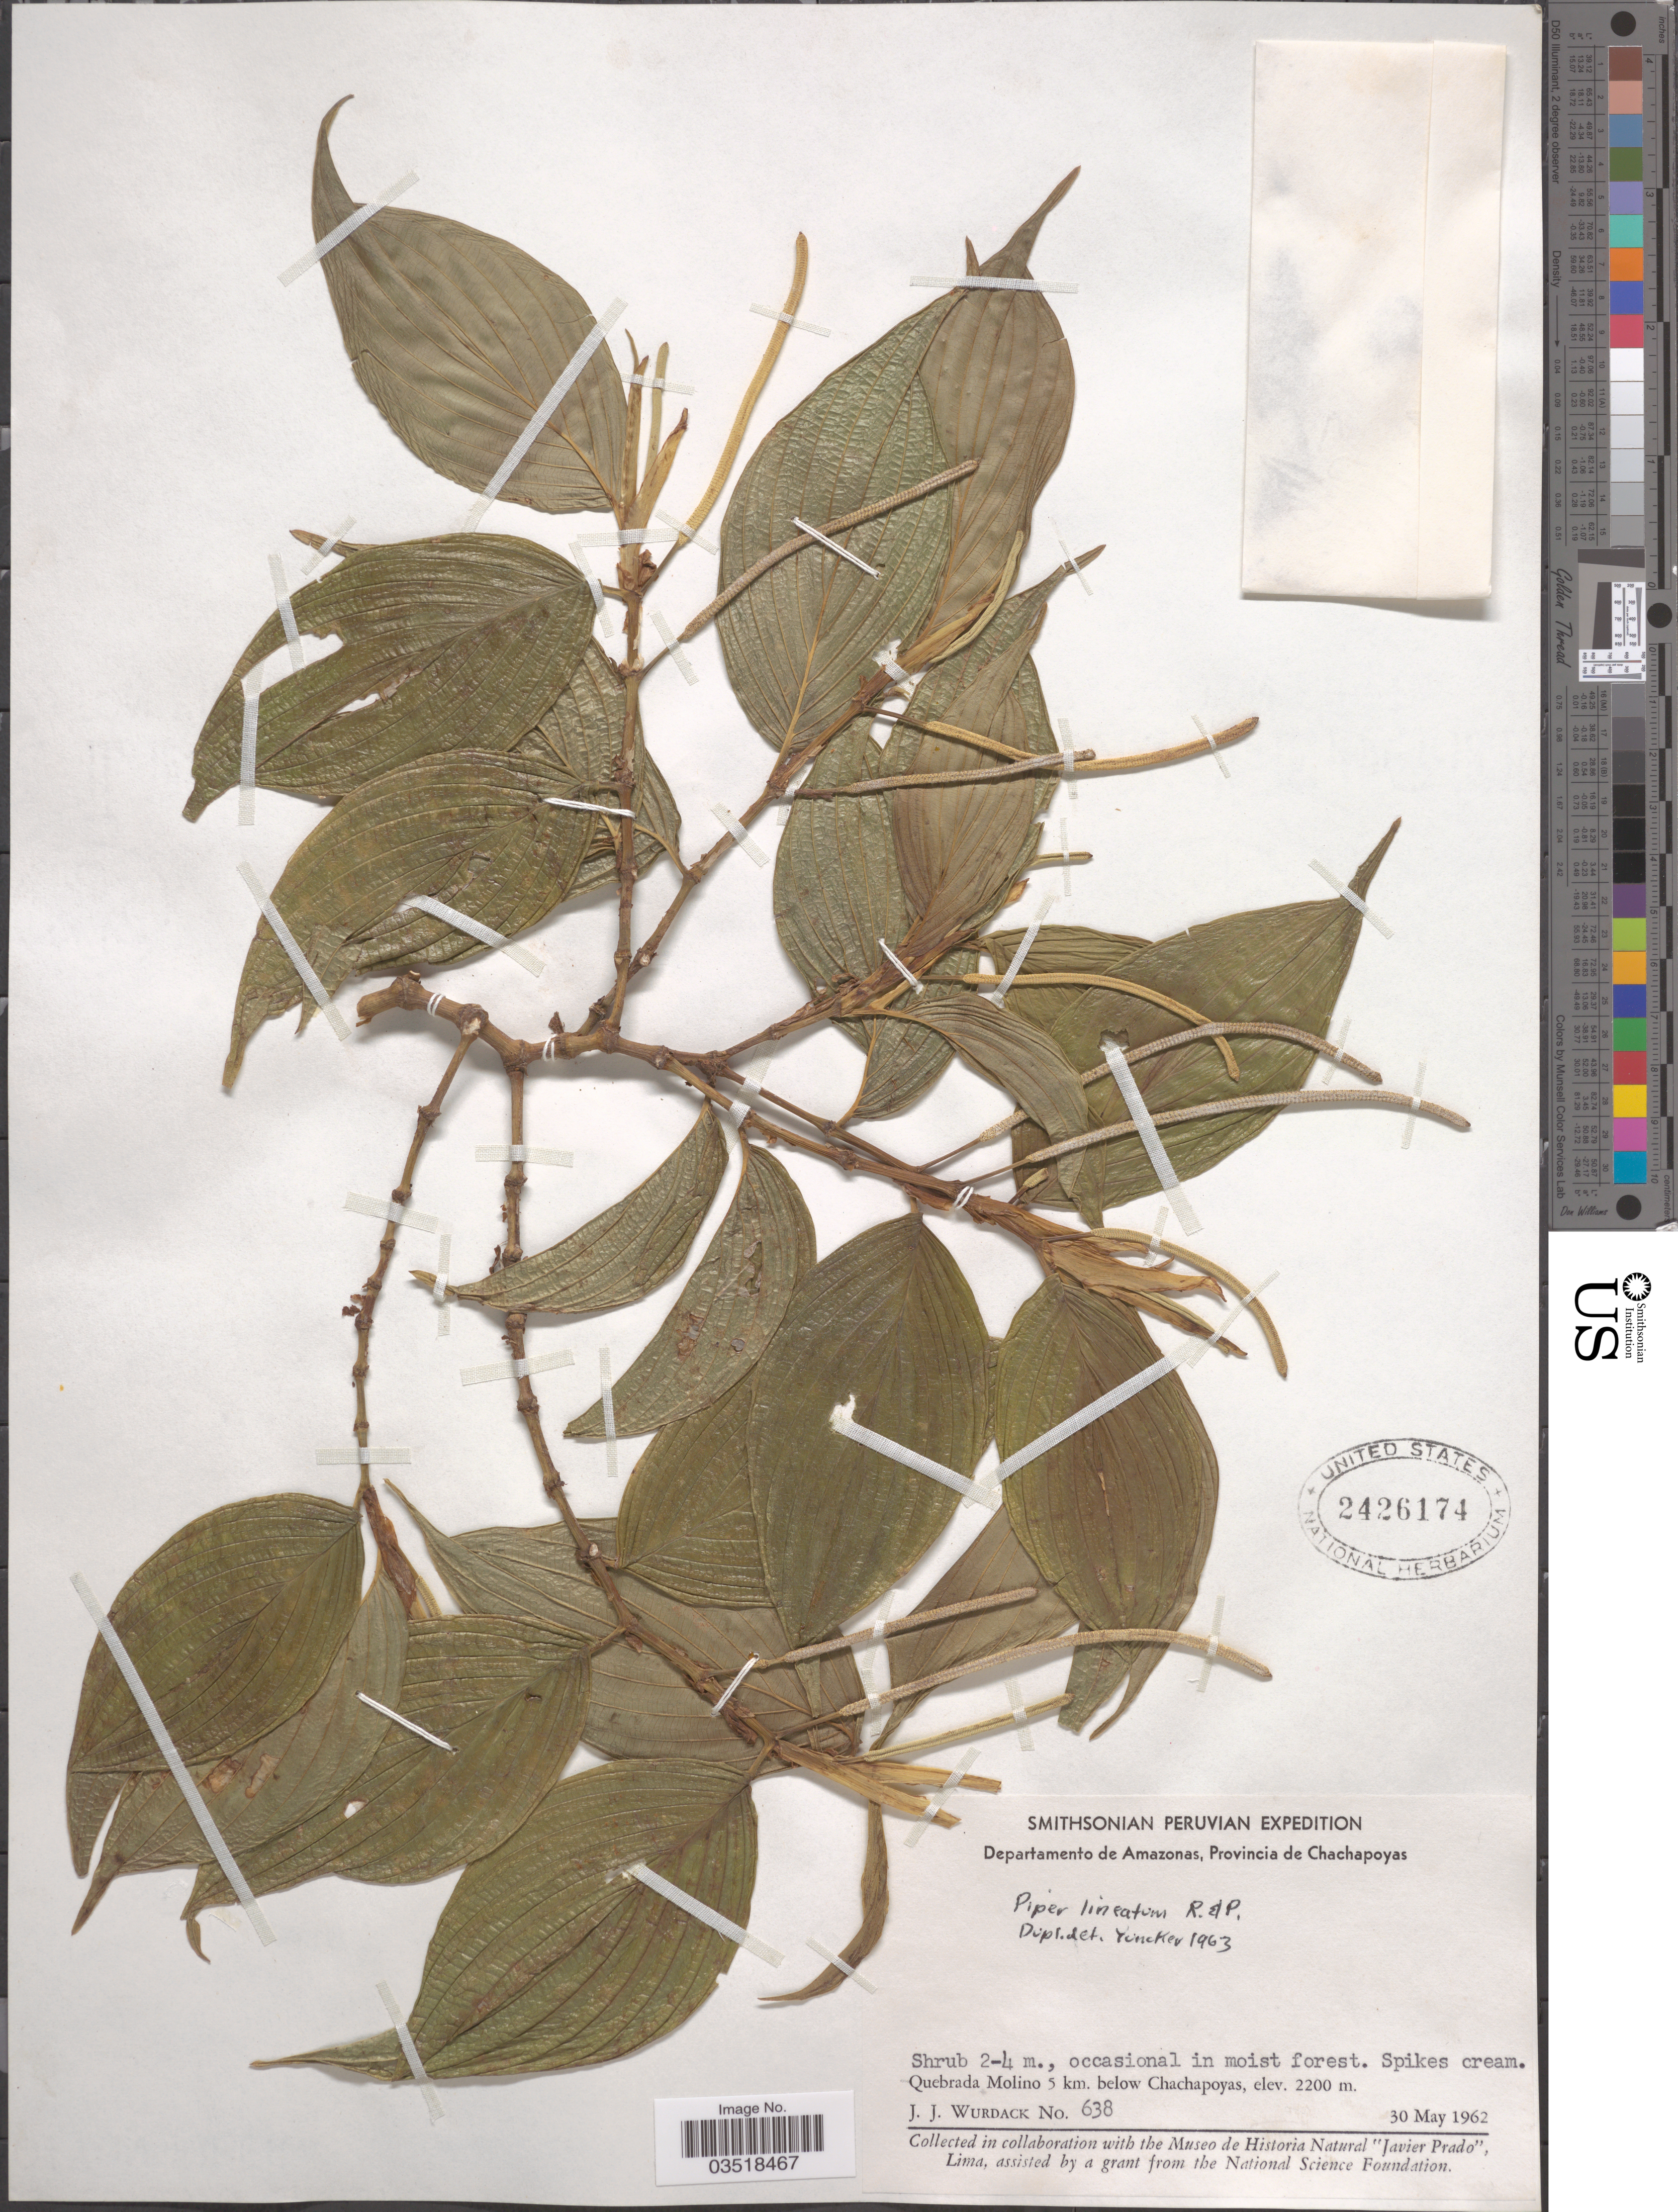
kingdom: Plantae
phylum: Tracheophyta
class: Magnoliopsida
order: Piperales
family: Piperaceae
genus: Piper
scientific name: Piper lineatum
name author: Ruiz & Pav.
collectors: J. J. Wurdack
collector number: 638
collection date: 1962-05-30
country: Peru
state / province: Amazonas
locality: Departamento de Amazonas, Provincia de Chachapoyas. Quebrada Molino 5 km. below Chachapoyas.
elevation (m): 2200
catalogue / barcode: US 2426174